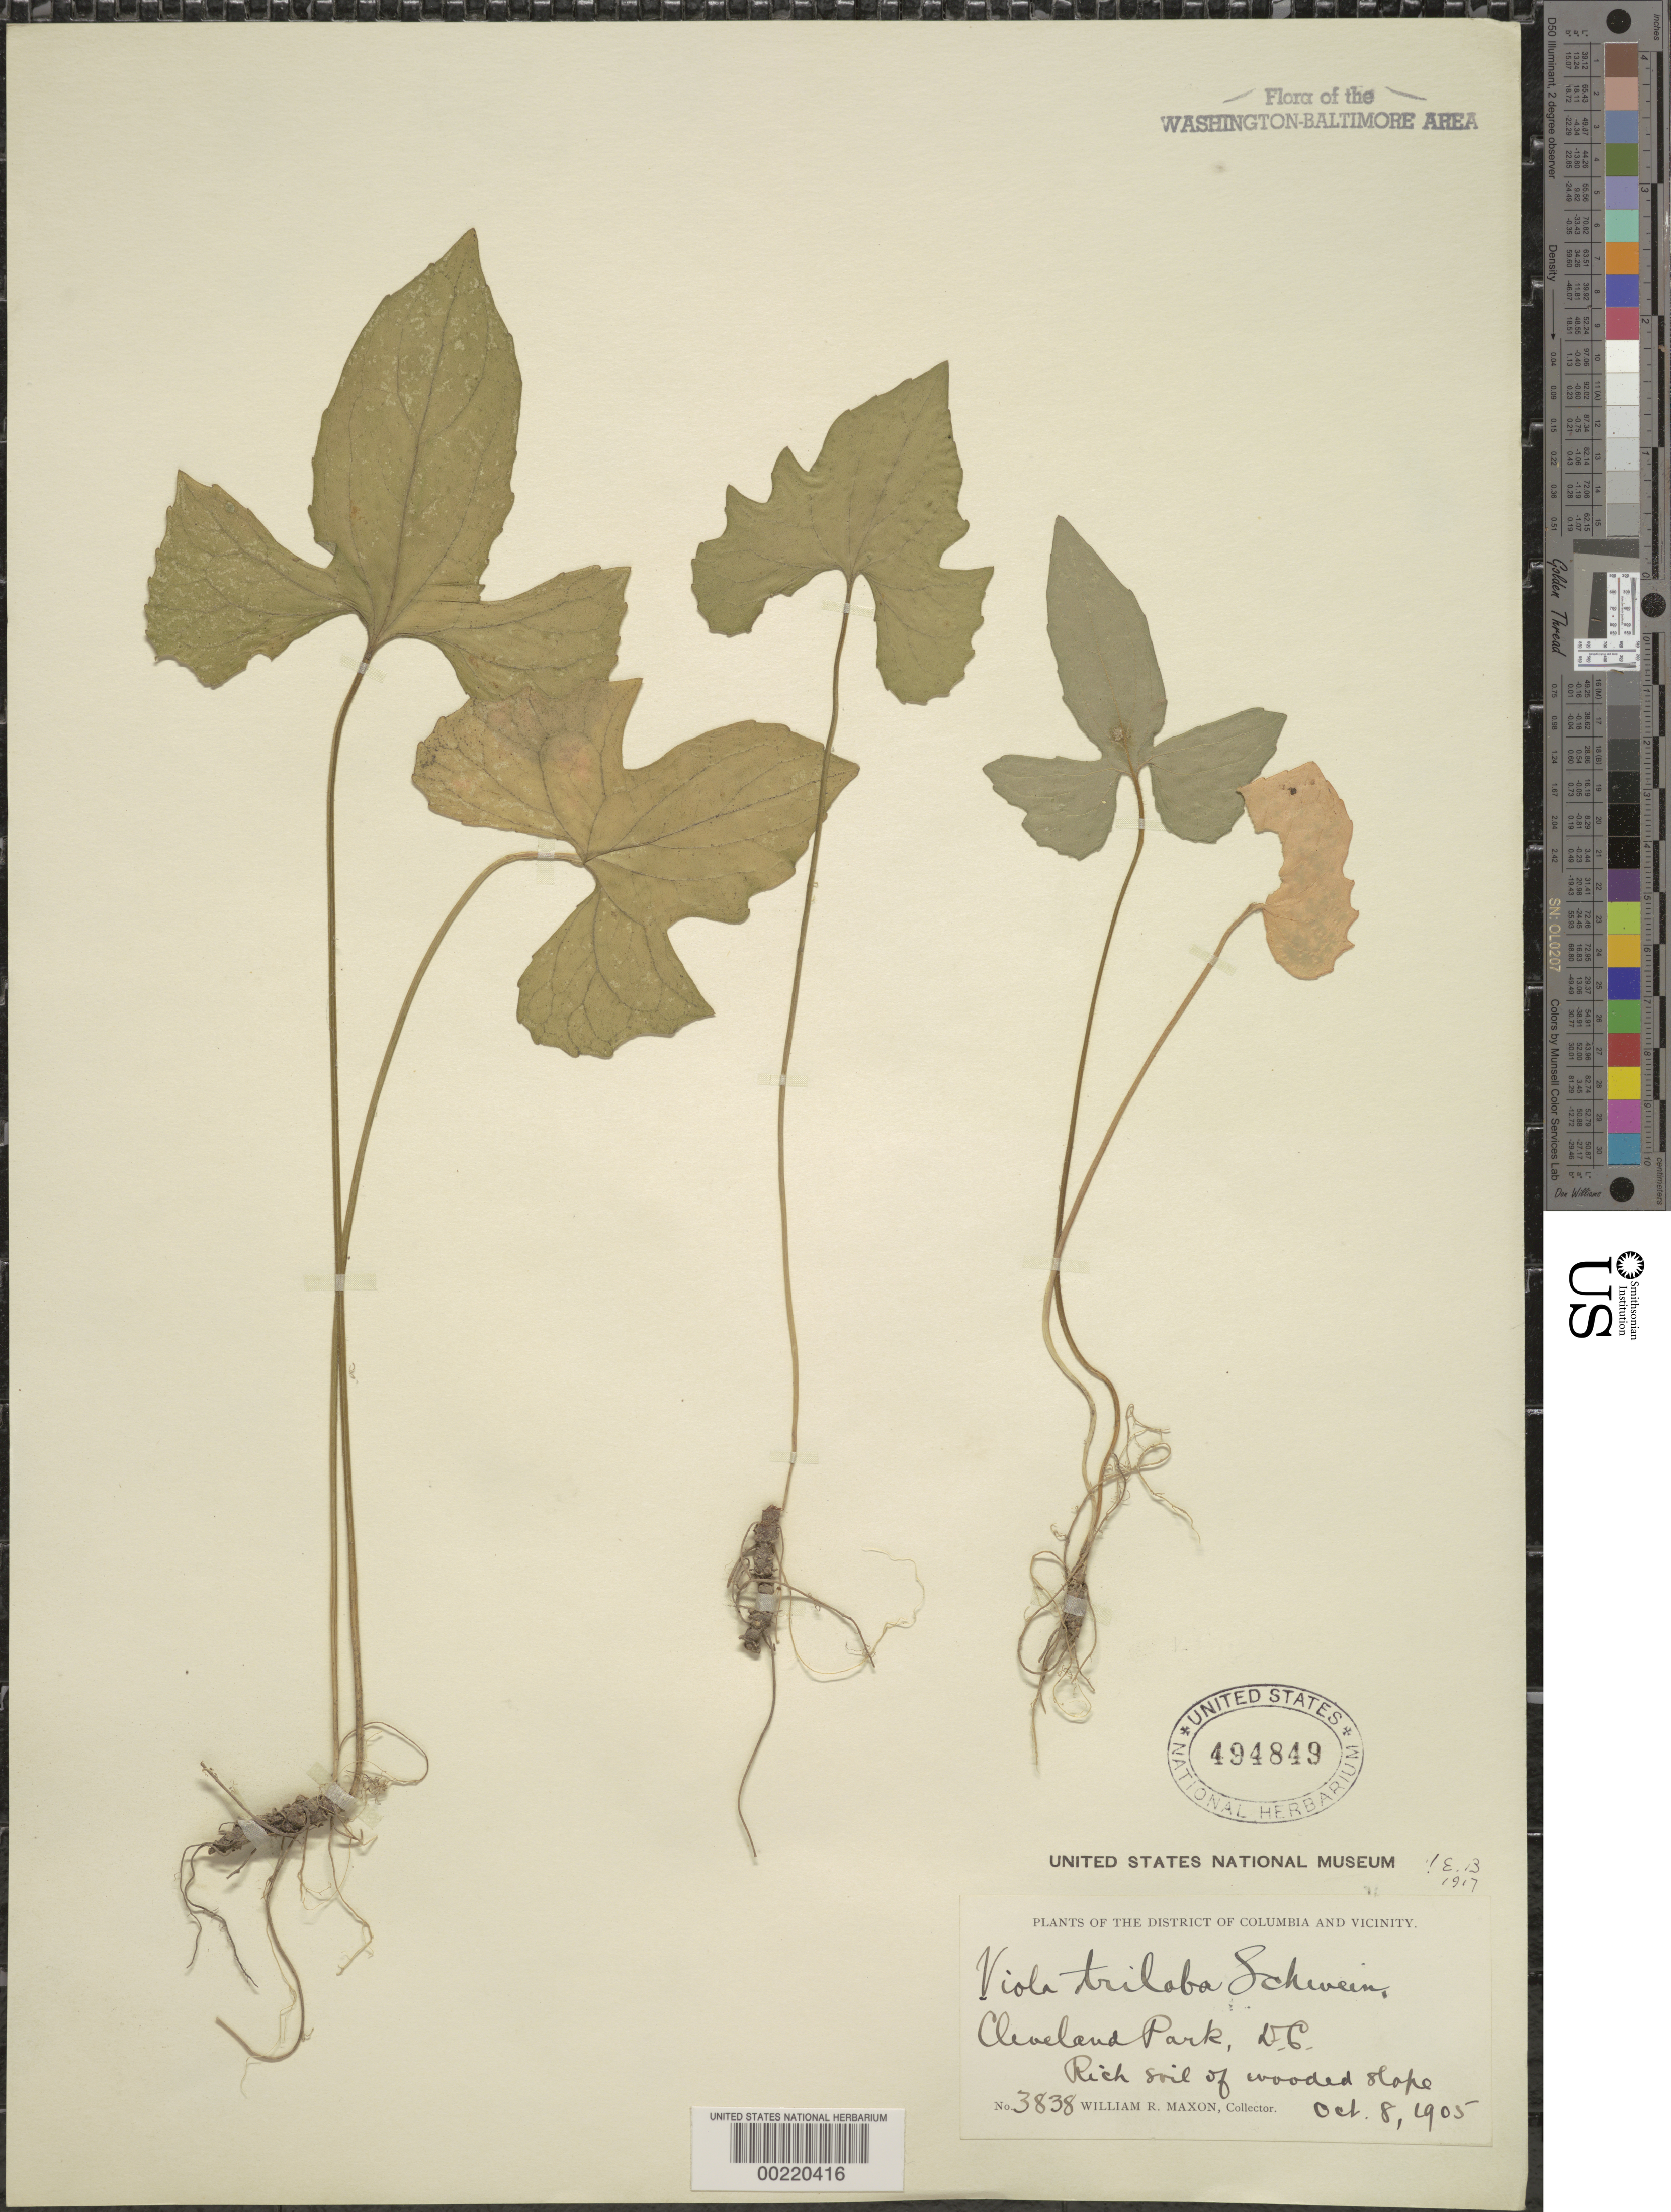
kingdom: Plantae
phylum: Tracheophyta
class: Magnoliopsida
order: Malpighiales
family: Violaceae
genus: Viola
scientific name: Viola palmata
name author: L.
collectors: W. R. Maxon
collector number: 3838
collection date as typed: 08 Oct 1905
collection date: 1905-10-08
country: United States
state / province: District of Columbia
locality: Cleveland Park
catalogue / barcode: US 494849